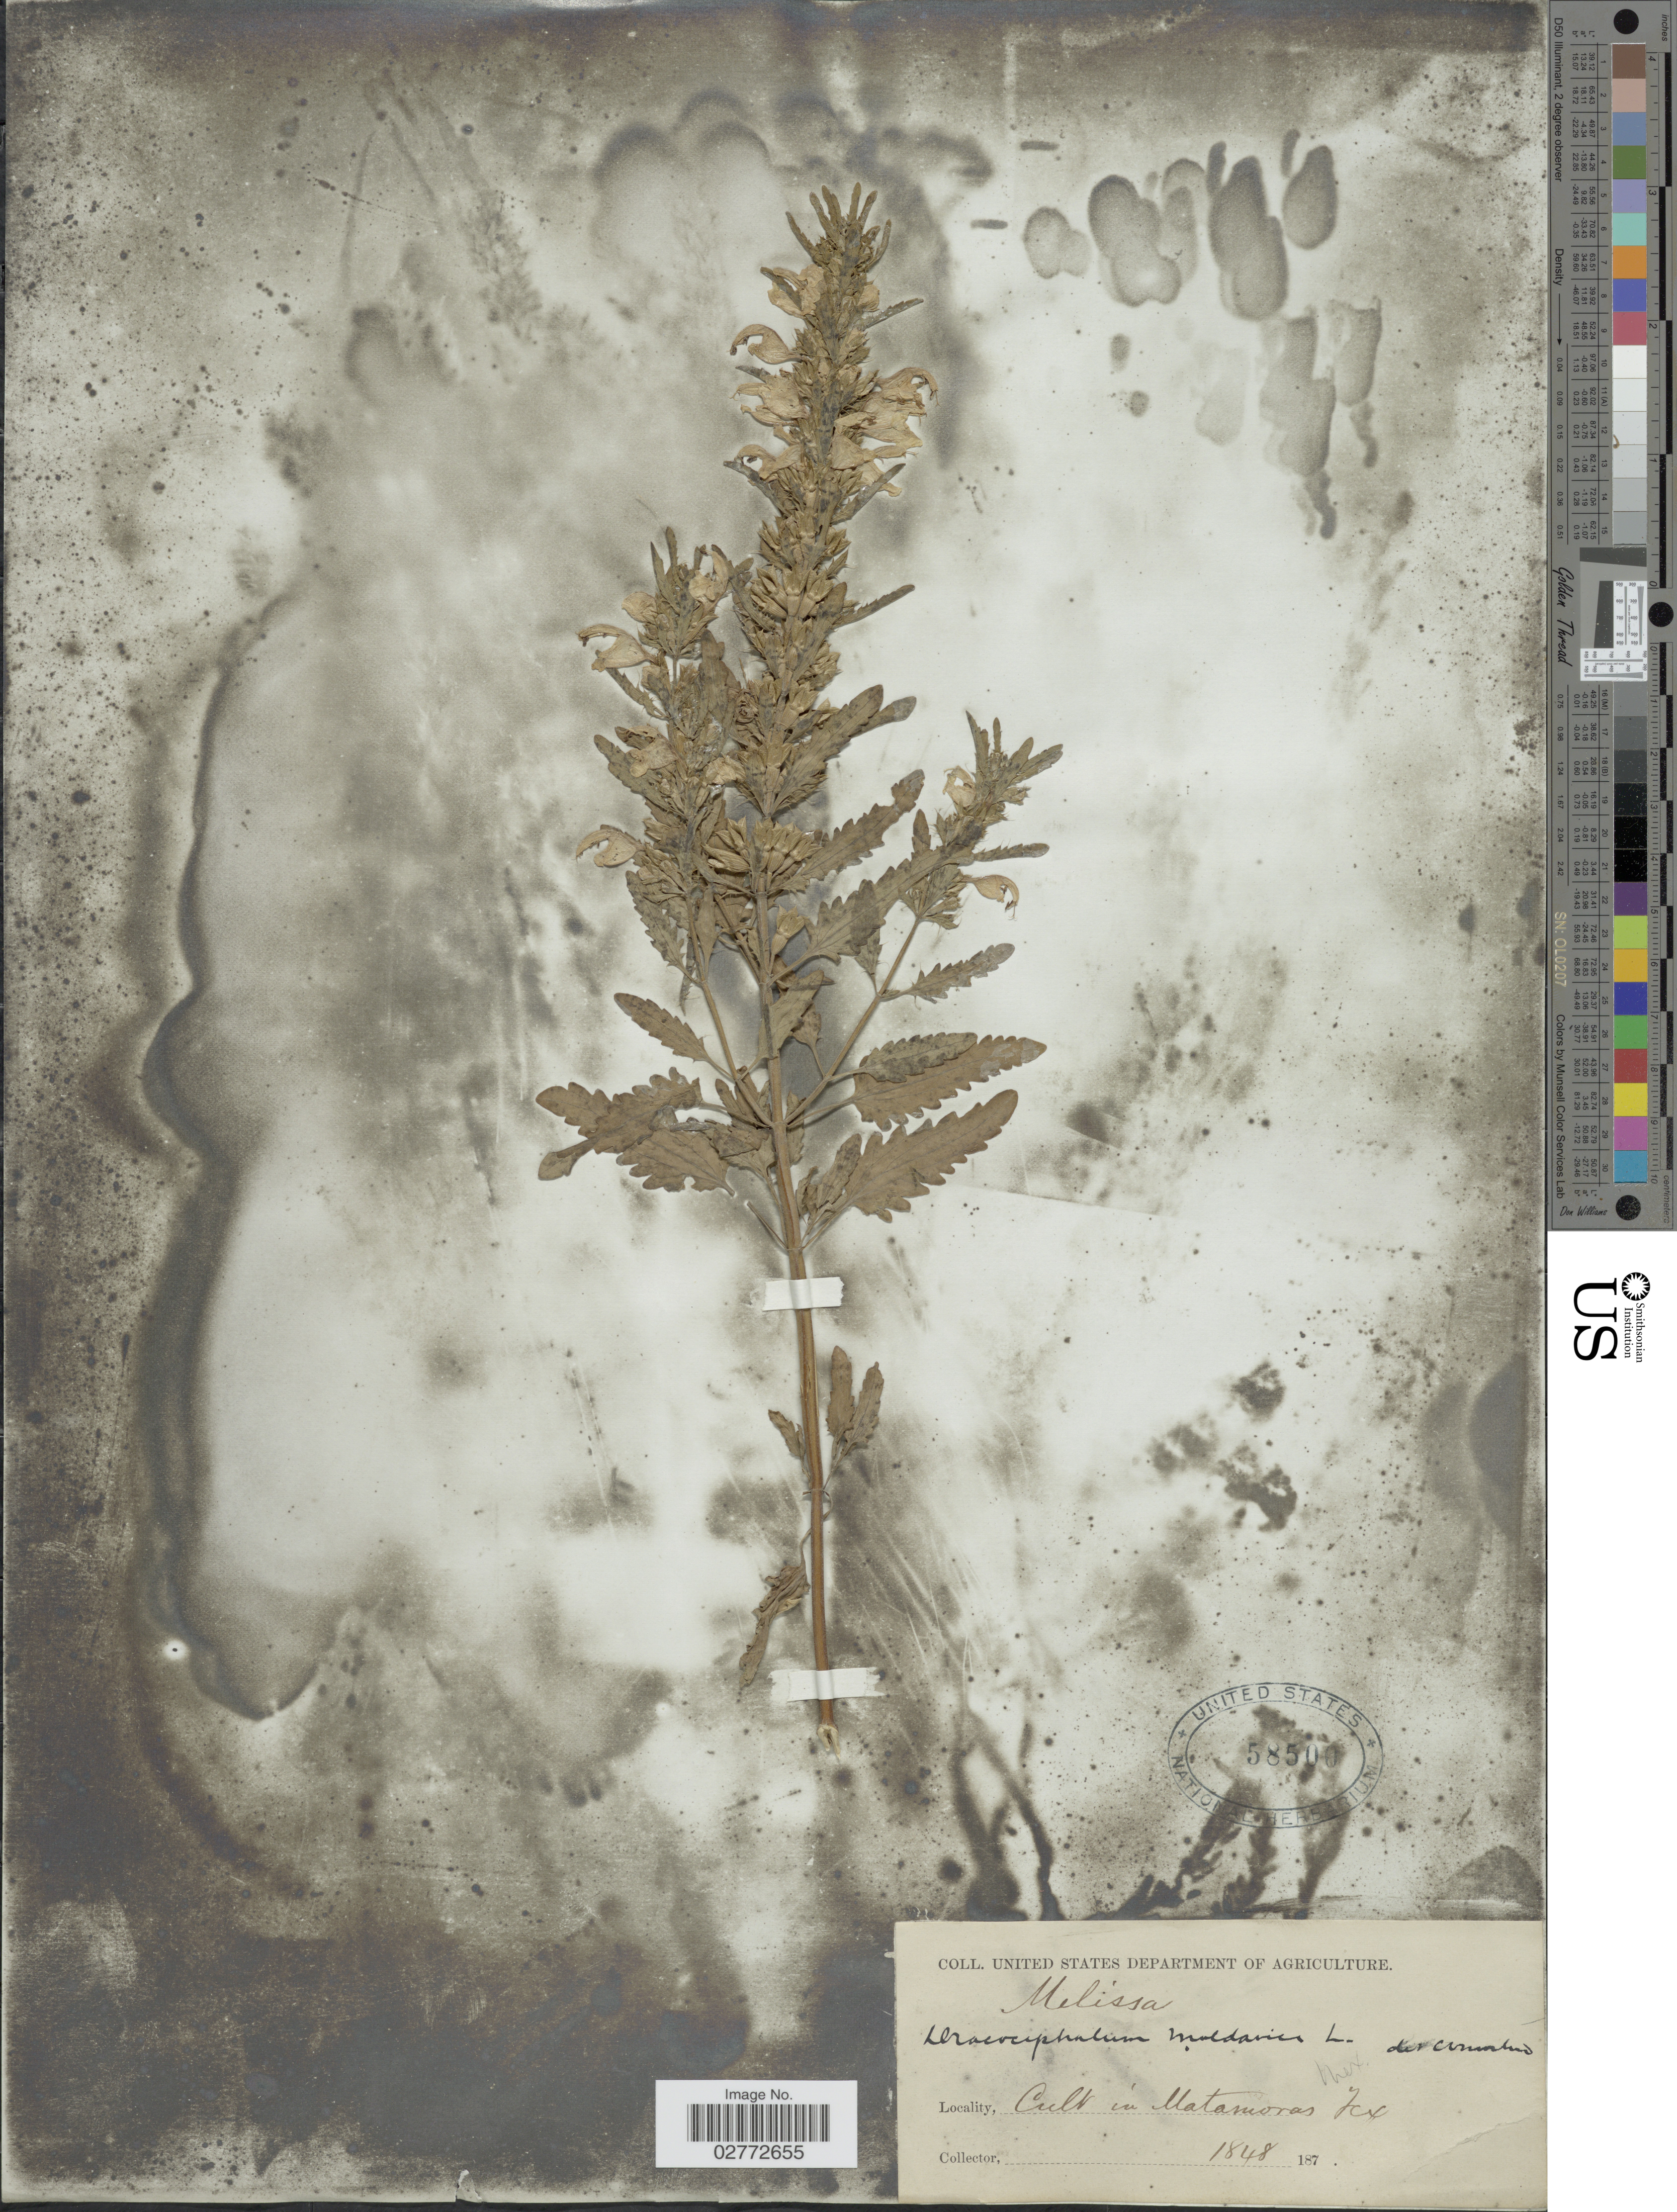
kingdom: Plantae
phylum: Tracheophyta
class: Magnoliopsida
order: Lamiales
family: Lamiaceae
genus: Dracocephalum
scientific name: Dracocephalum moldavica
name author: L.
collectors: ex herb. U. S. Department of Agriculture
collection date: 1848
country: Mexico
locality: In Matamoros.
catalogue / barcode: US 58500